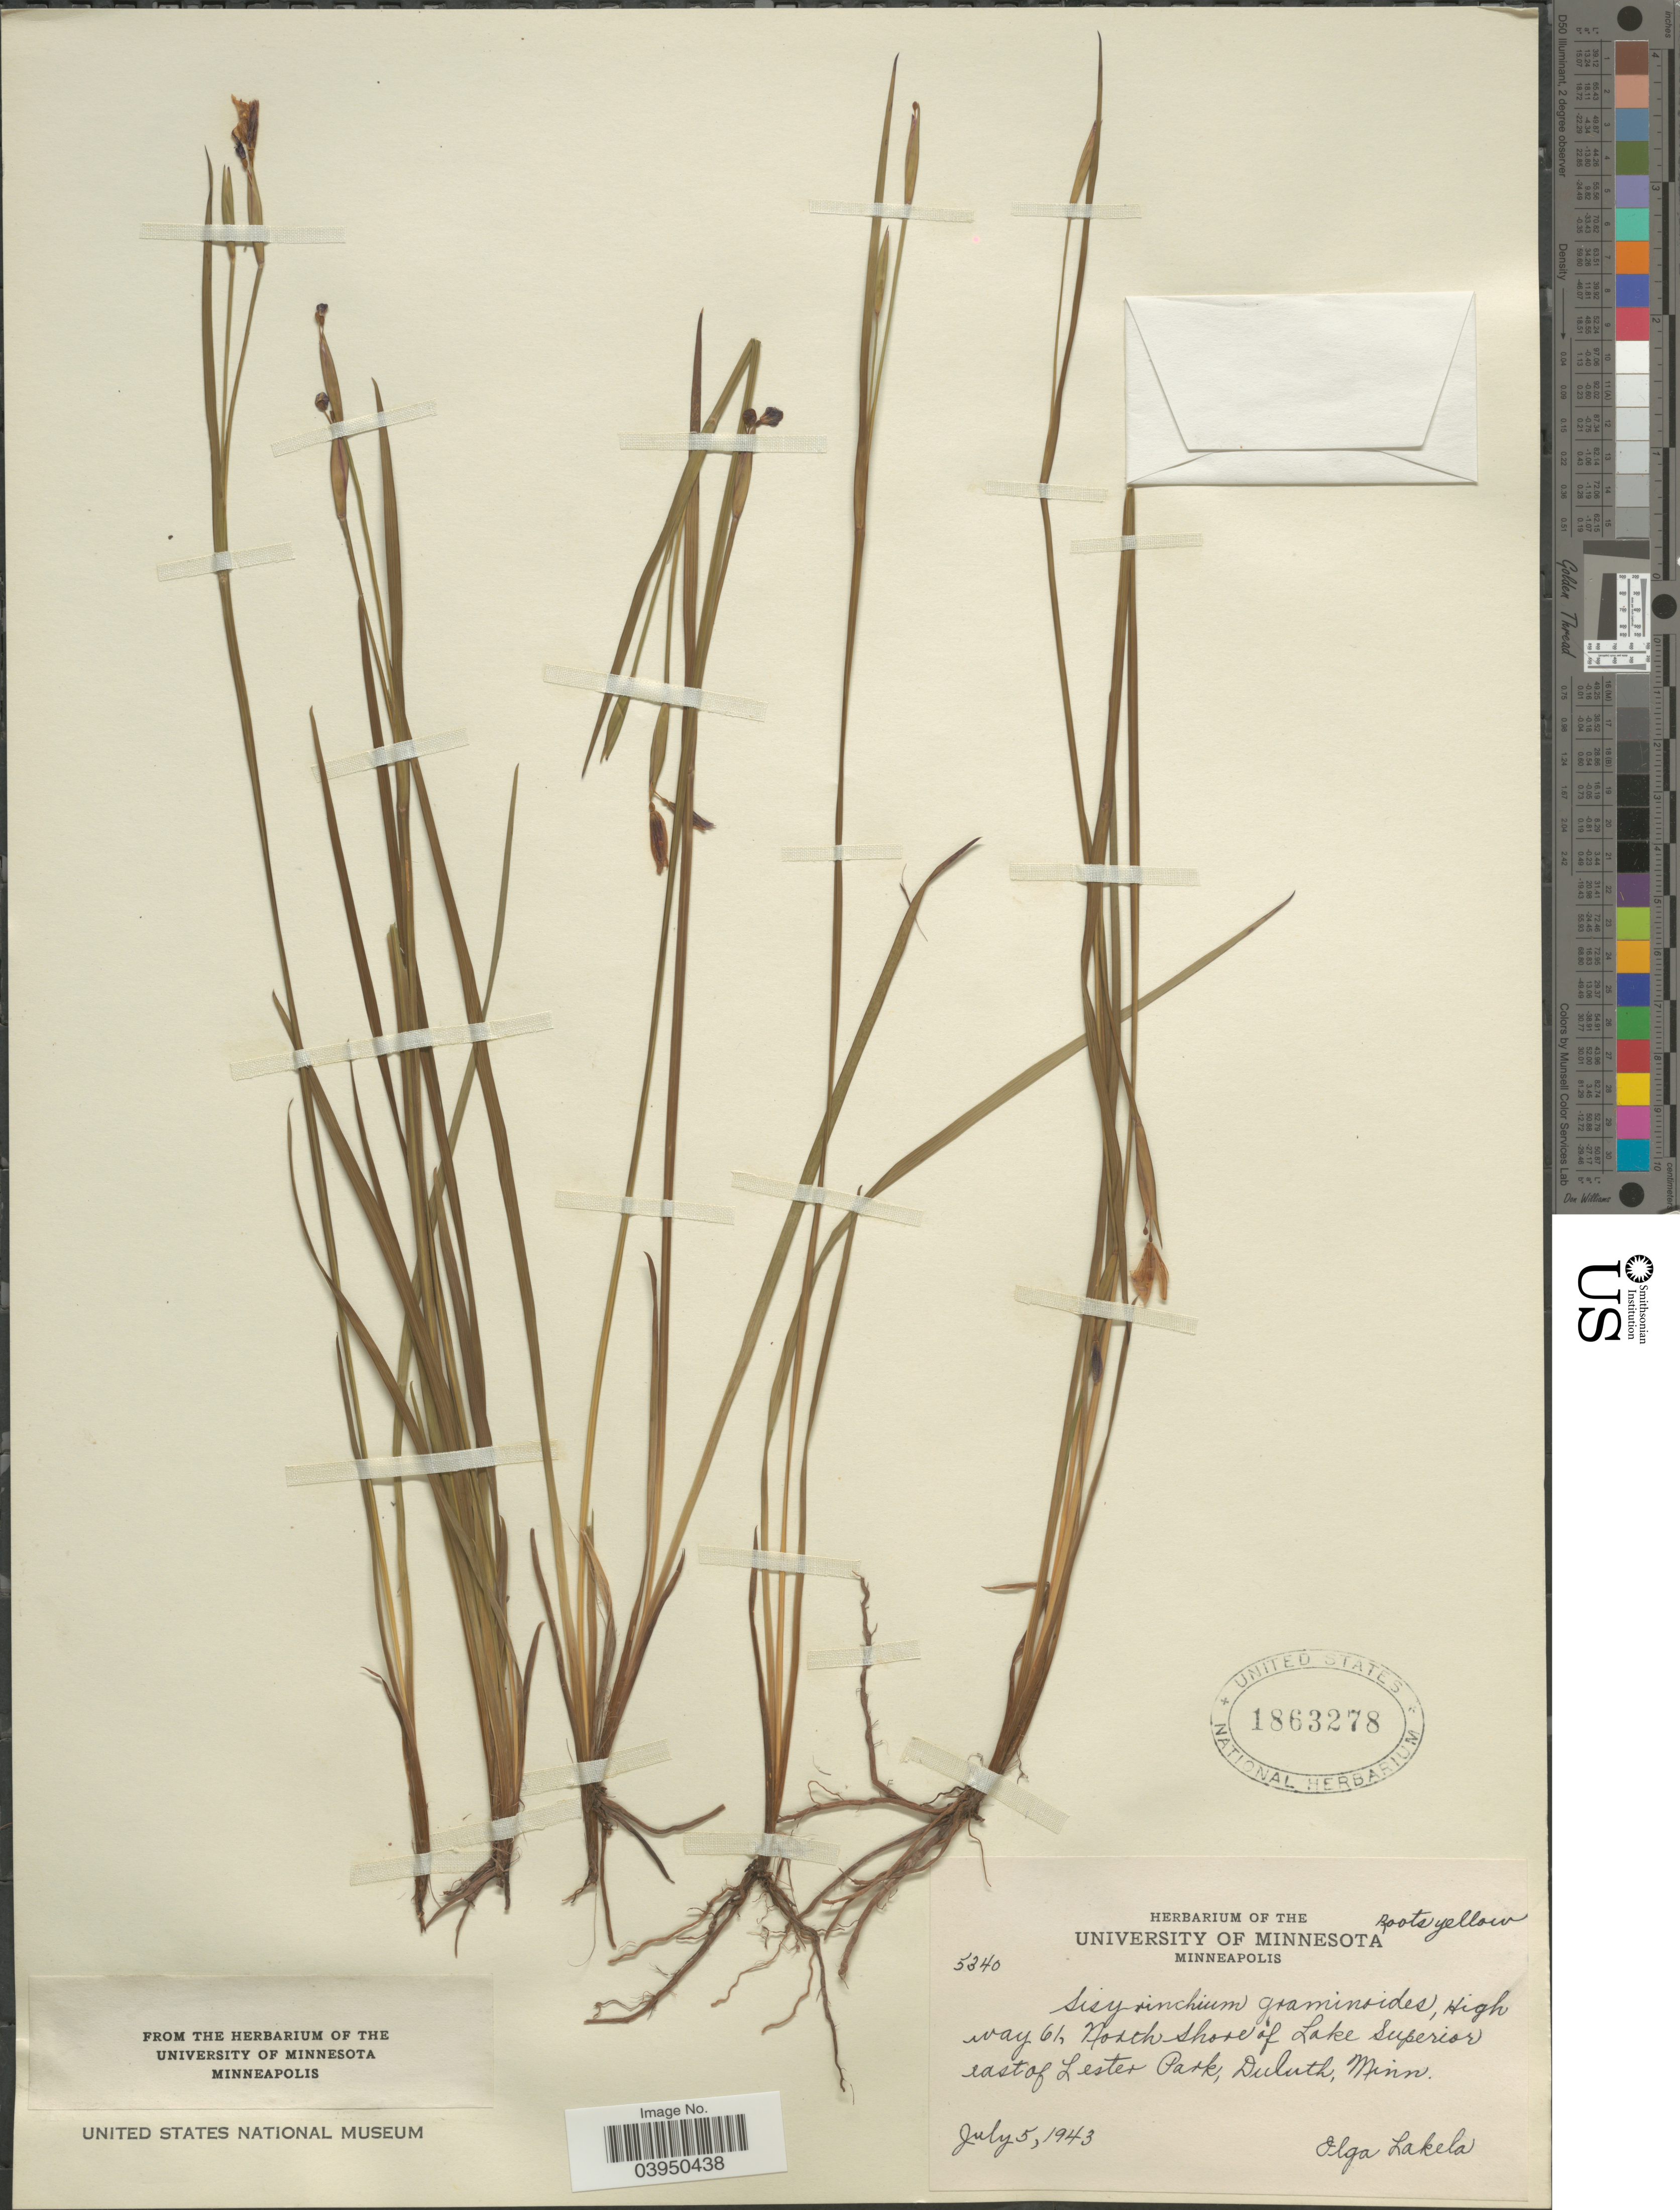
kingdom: Plantae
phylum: Tracheophyta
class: Liliopsida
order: Asparagales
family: Iridaceae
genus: Sisyrinchium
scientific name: Sisyrinchium angustifolium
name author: Mill.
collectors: O. K. Lakela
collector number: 5340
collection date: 1943-07-05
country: United States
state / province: Minnesota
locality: Highway 61, North shore of Lake Superior east of Lester Park, Duluth.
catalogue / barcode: US 1863278